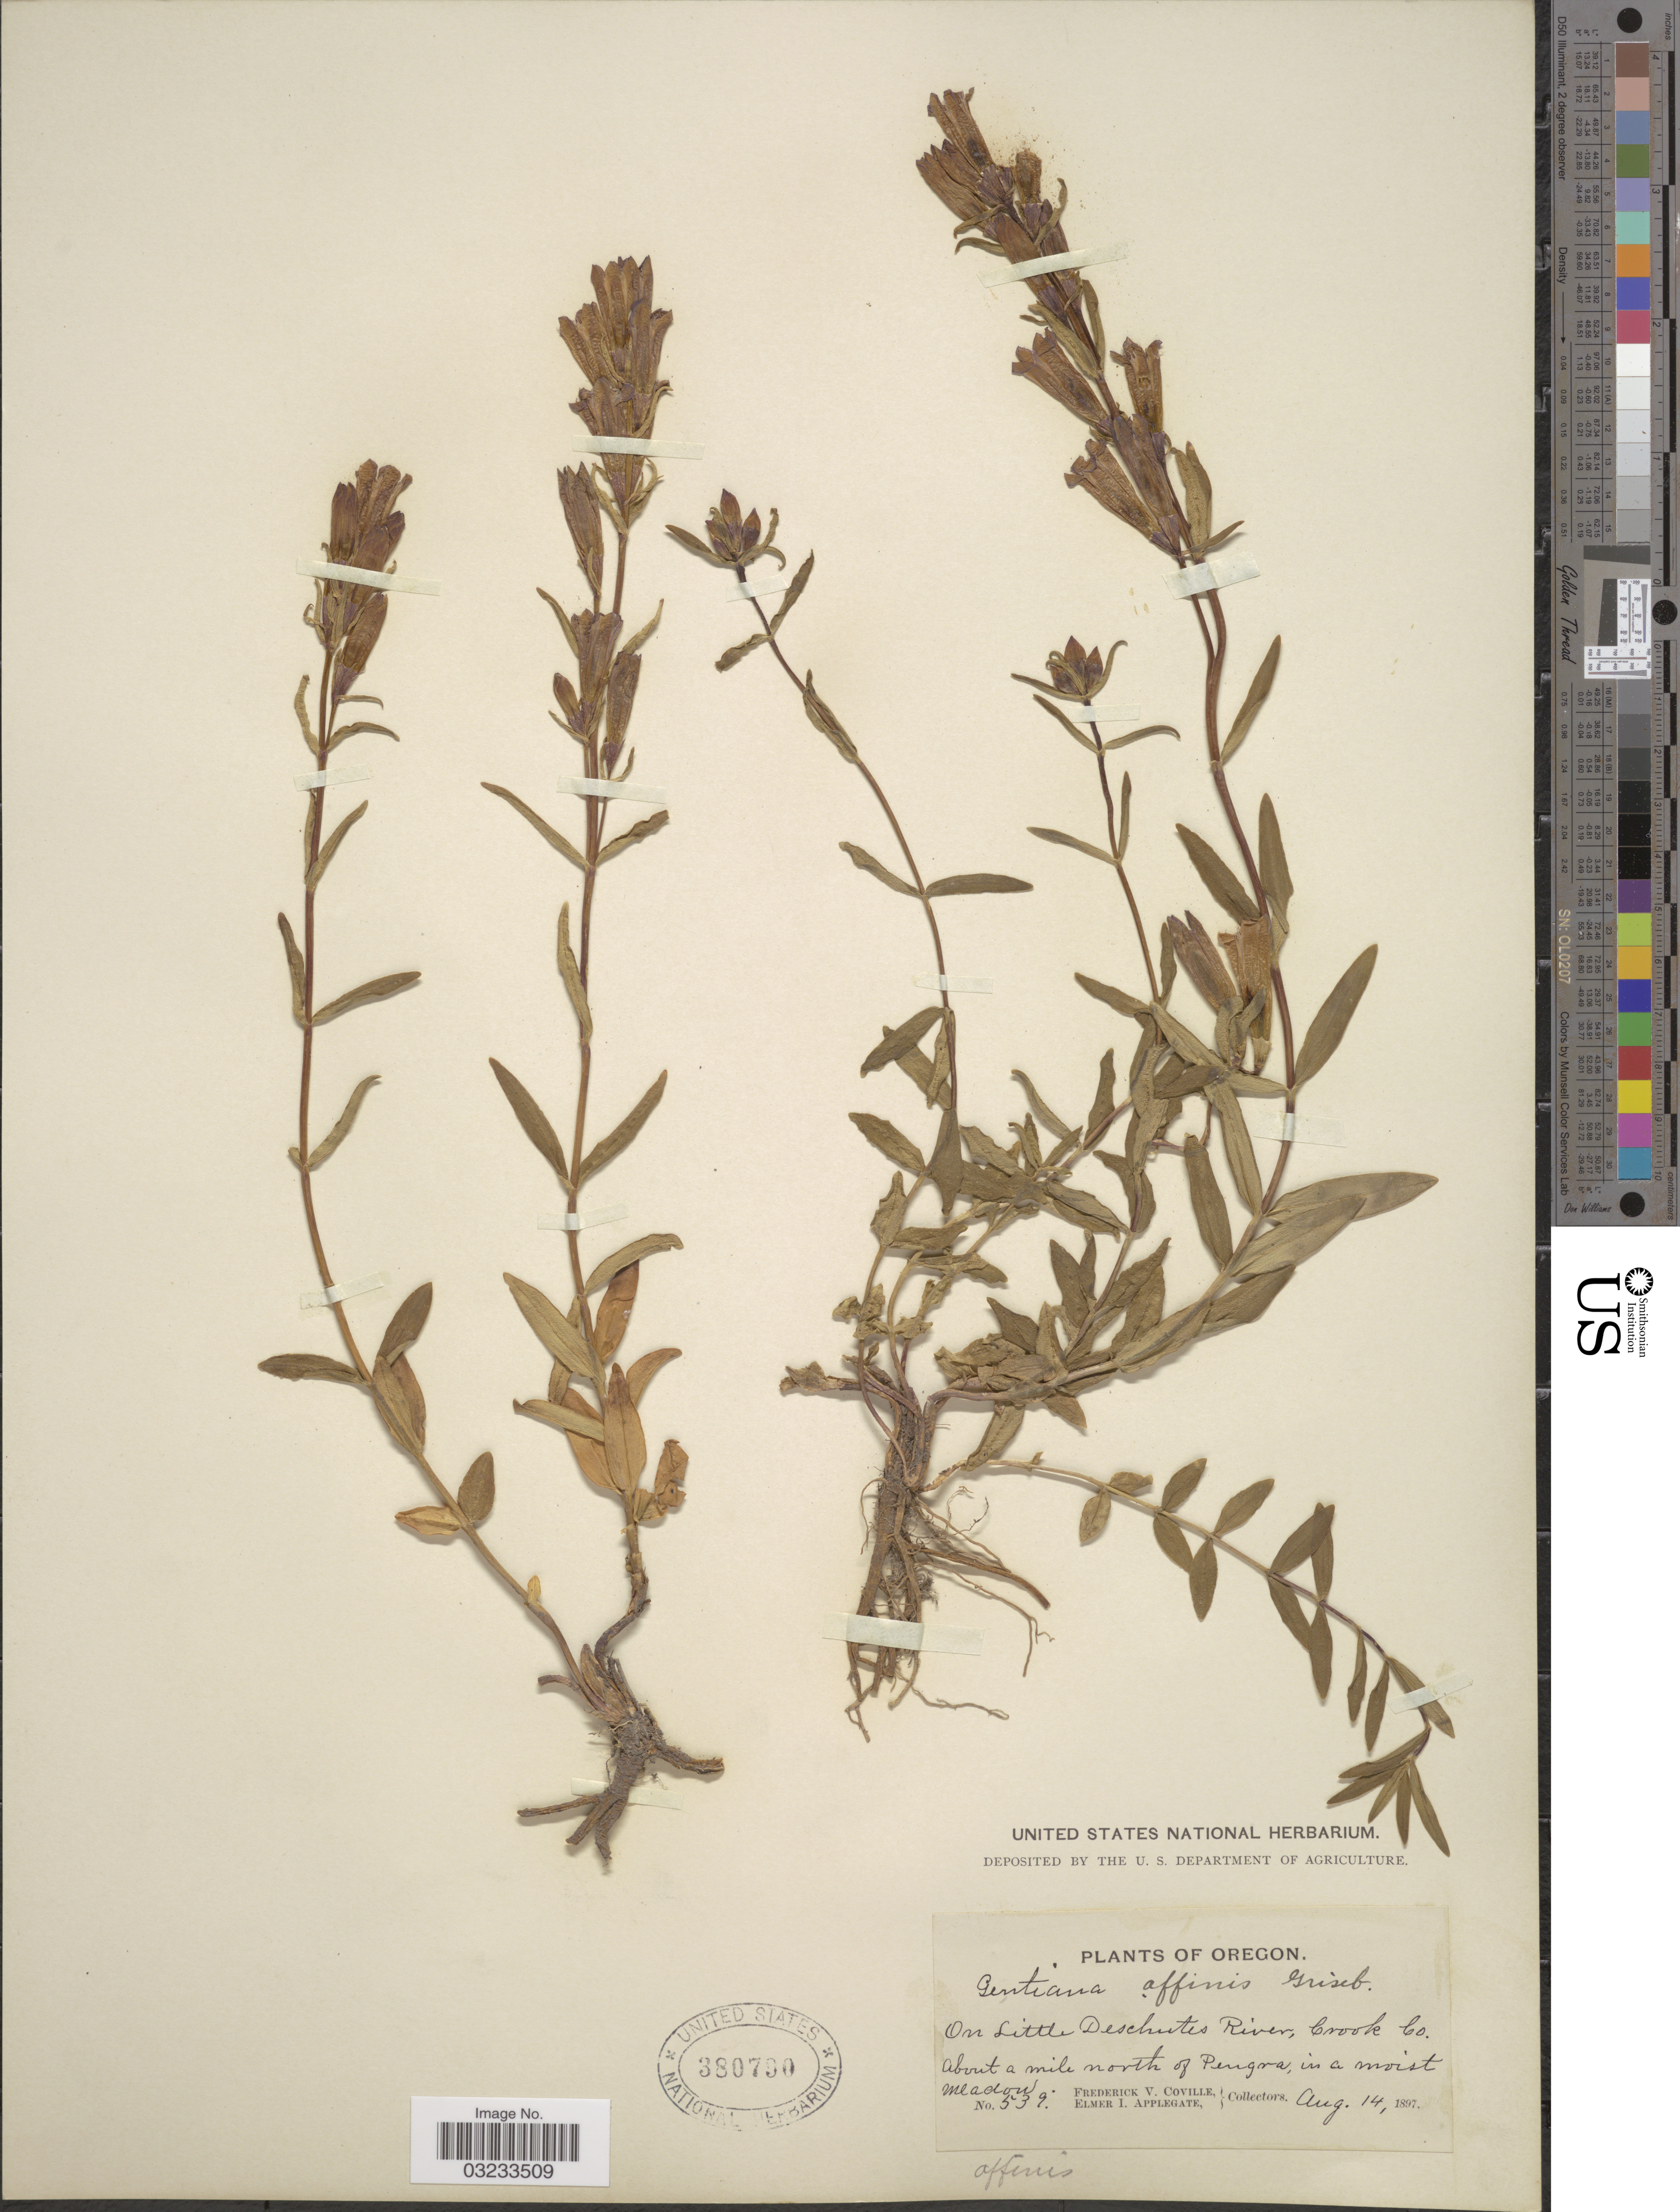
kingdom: Plantae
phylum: Tracheophyta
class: Magnoliopsida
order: Gentianales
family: Gentianaceae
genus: Gentiana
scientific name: Gentiana affinis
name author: Griseb.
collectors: F. V. Coville & E. I. Applegate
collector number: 539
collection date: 1897-08-14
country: United States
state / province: Oregon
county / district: Crook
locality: On Little Deschutes River, Crook Co. About a mile north of Pengra.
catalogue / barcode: US 380790